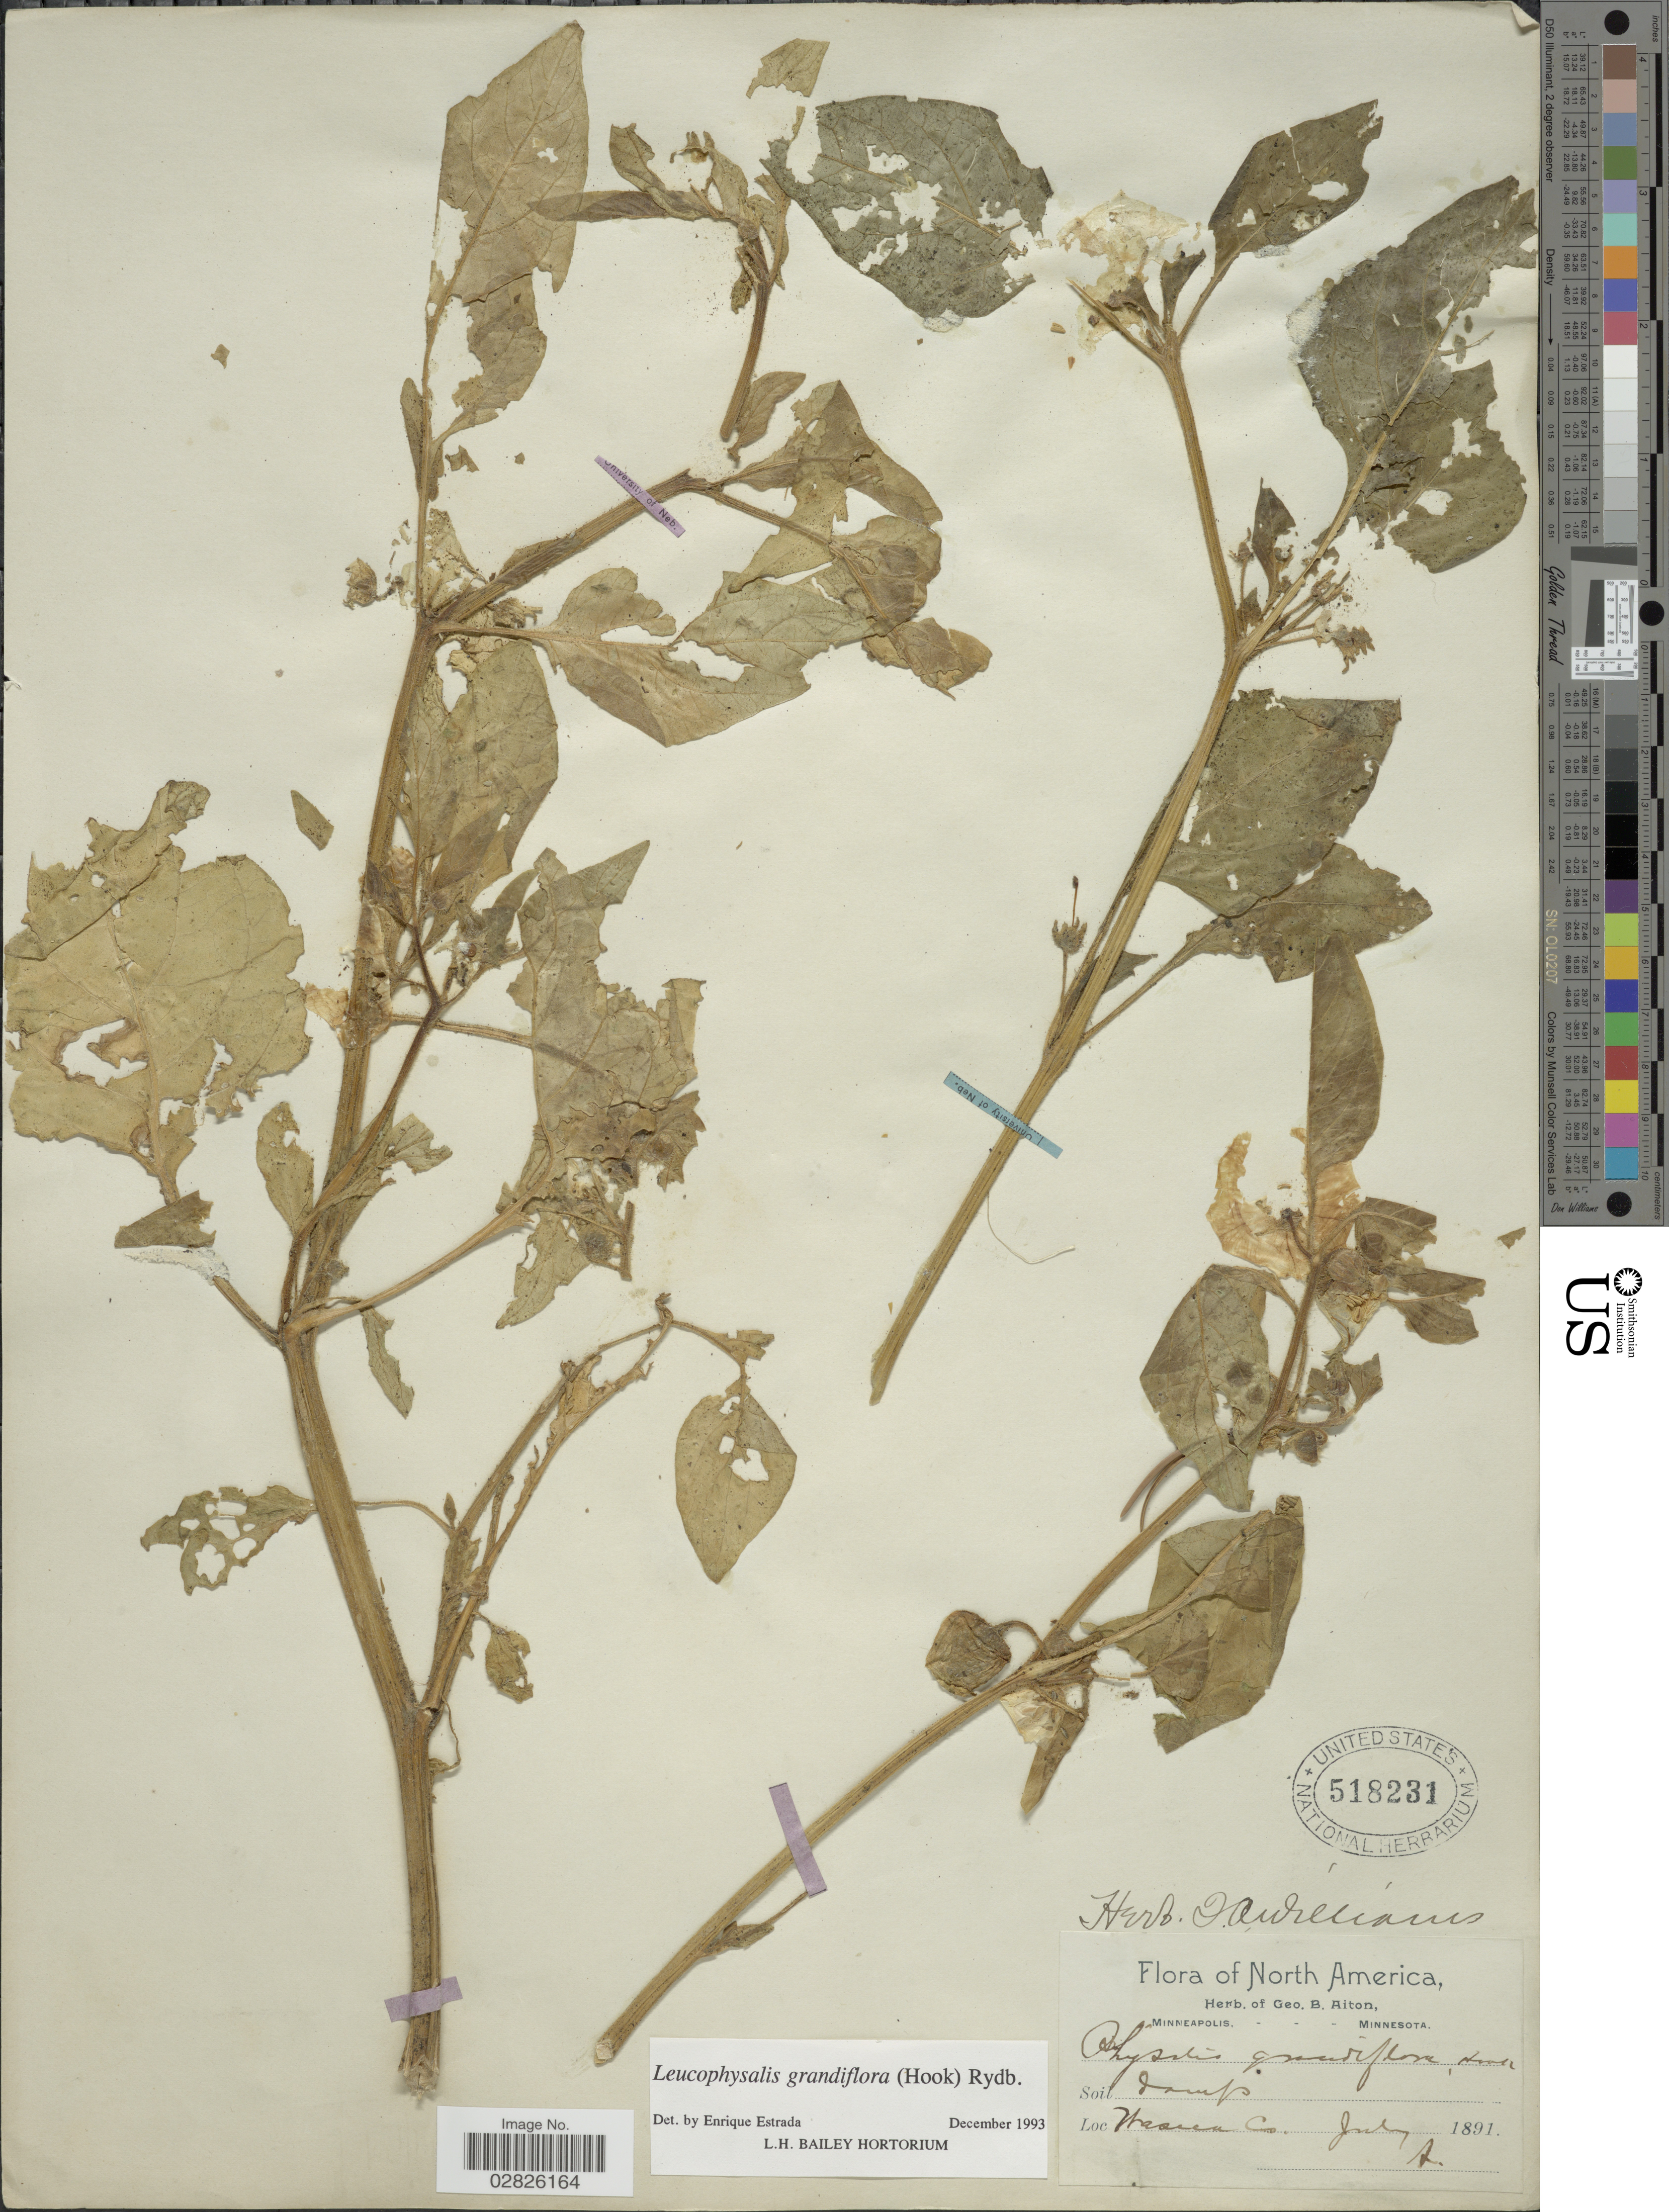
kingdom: Plantae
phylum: Tracheophyta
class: Magnoliopsida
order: Solanales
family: Solanaceae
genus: Leucophysalis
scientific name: Leucophysalis grandiflora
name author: (Hook.) Rydb.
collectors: ex herb. Geo. B. Aiton & ex herb. Thos. A. Williams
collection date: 1891-07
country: United States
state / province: Minnesota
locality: Waseca Co.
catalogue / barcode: US 518231